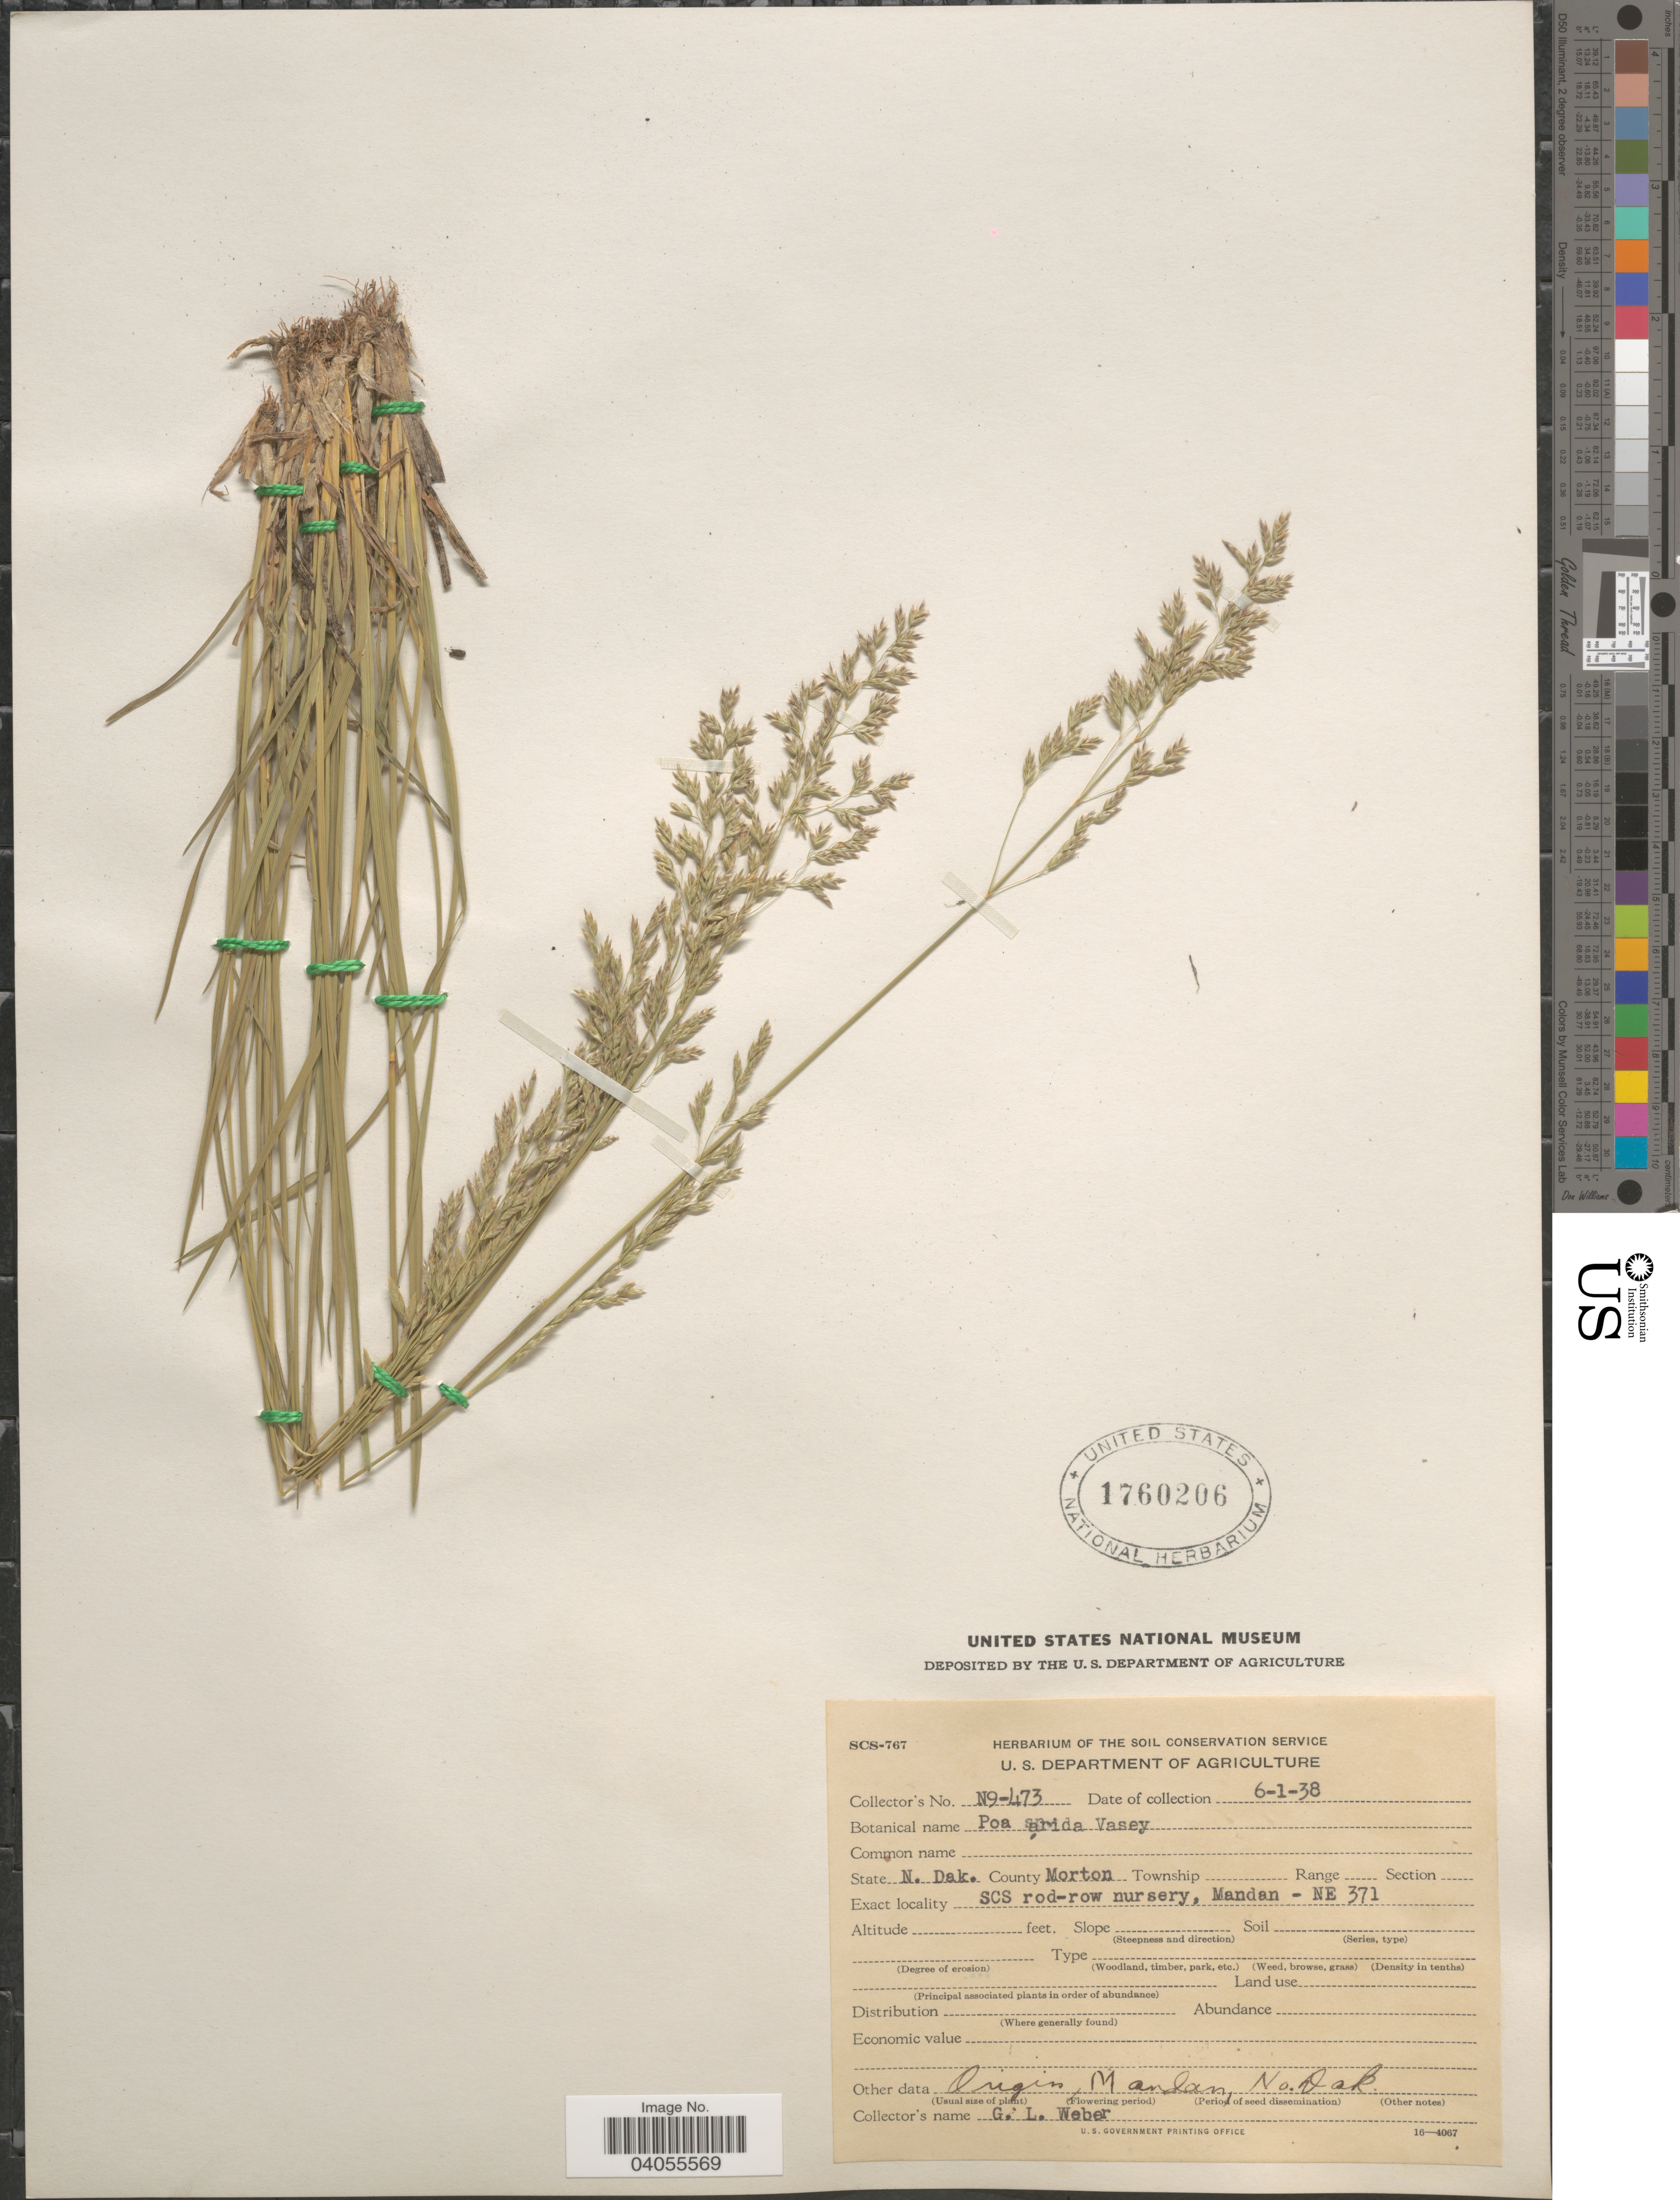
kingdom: Plantae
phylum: Tracheophyta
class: Liliopsida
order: Poales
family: Poaceae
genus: Poa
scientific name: Poa arida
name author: Vasey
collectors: G. Weber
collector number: N9-473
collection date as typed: Transcribed d/m/y: 1/6/38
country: United States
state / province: North Dakota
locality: County Morton. SCS rod-row nursery, Mandan - NE 371.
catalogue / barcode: US 1760206